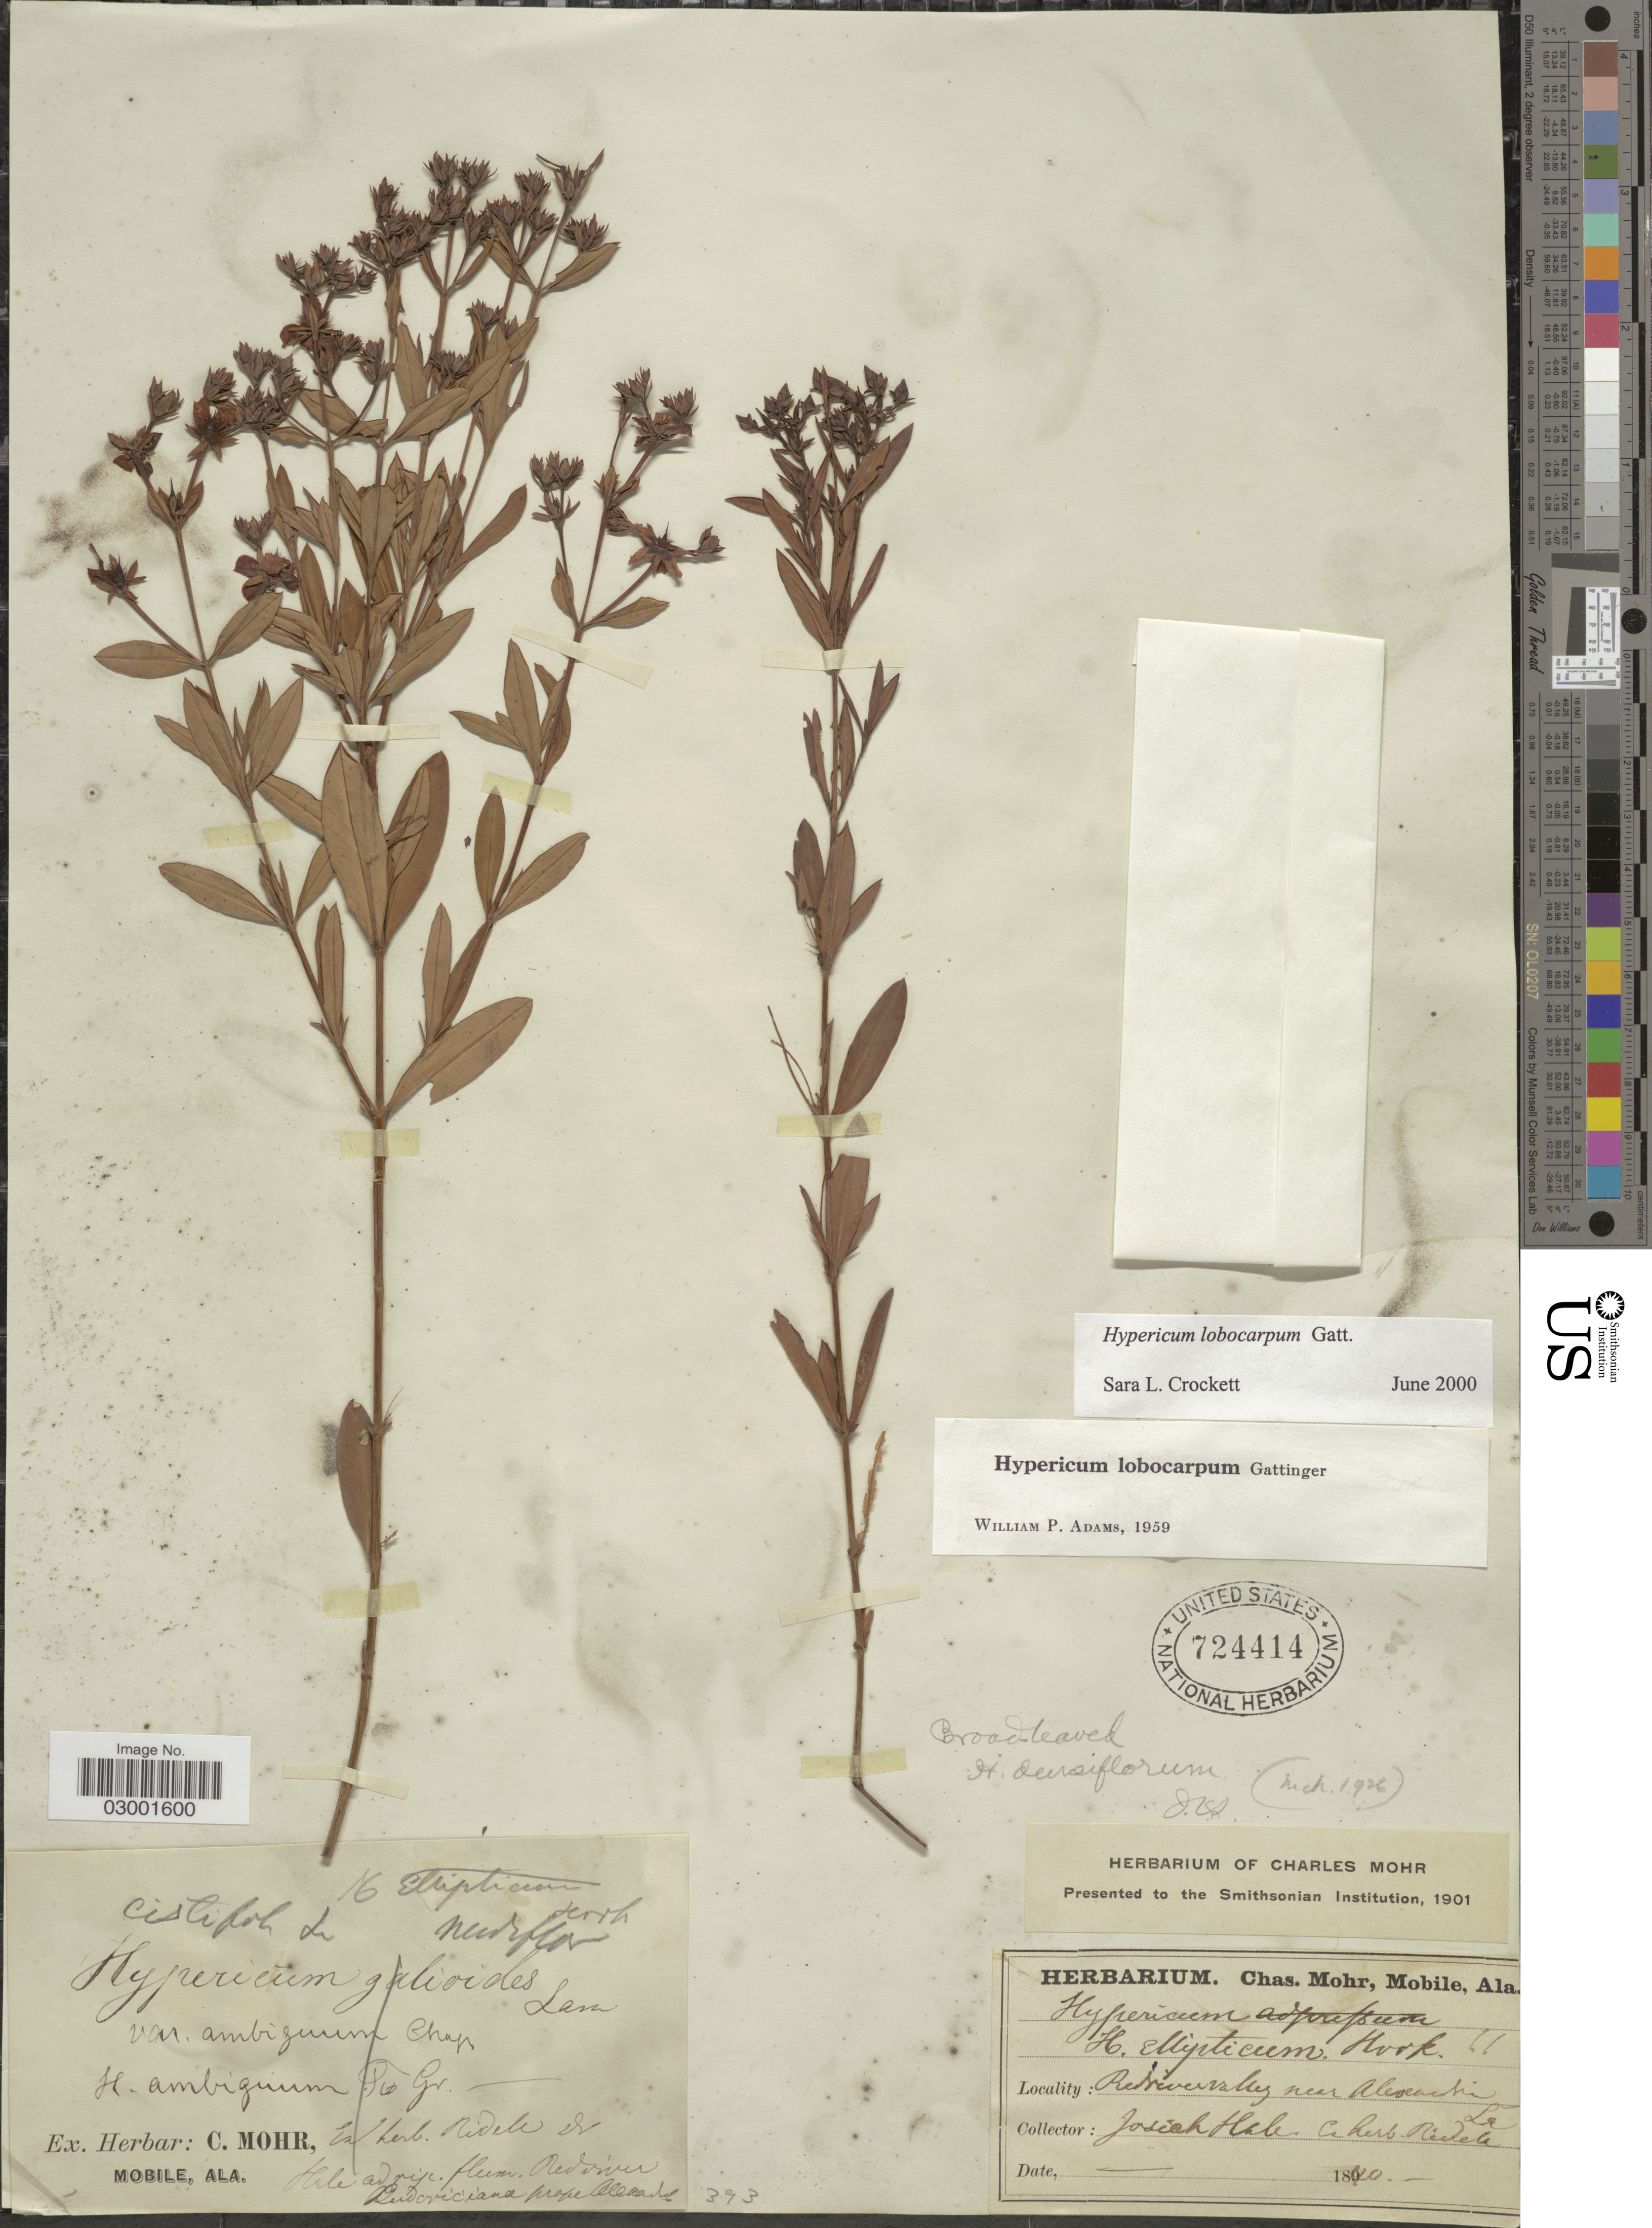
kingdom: Plantae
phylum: Tracheophyta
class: Magnoliopsida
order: Malpighiales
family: Hypericaceae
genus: Hypericum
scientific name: Hypericum lobocarpum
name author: Gatt.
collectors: J. Hale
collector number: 16?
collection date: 1840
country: United States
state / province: Louisiana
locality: Red river valley near Alexandria.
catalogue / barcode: US 724414